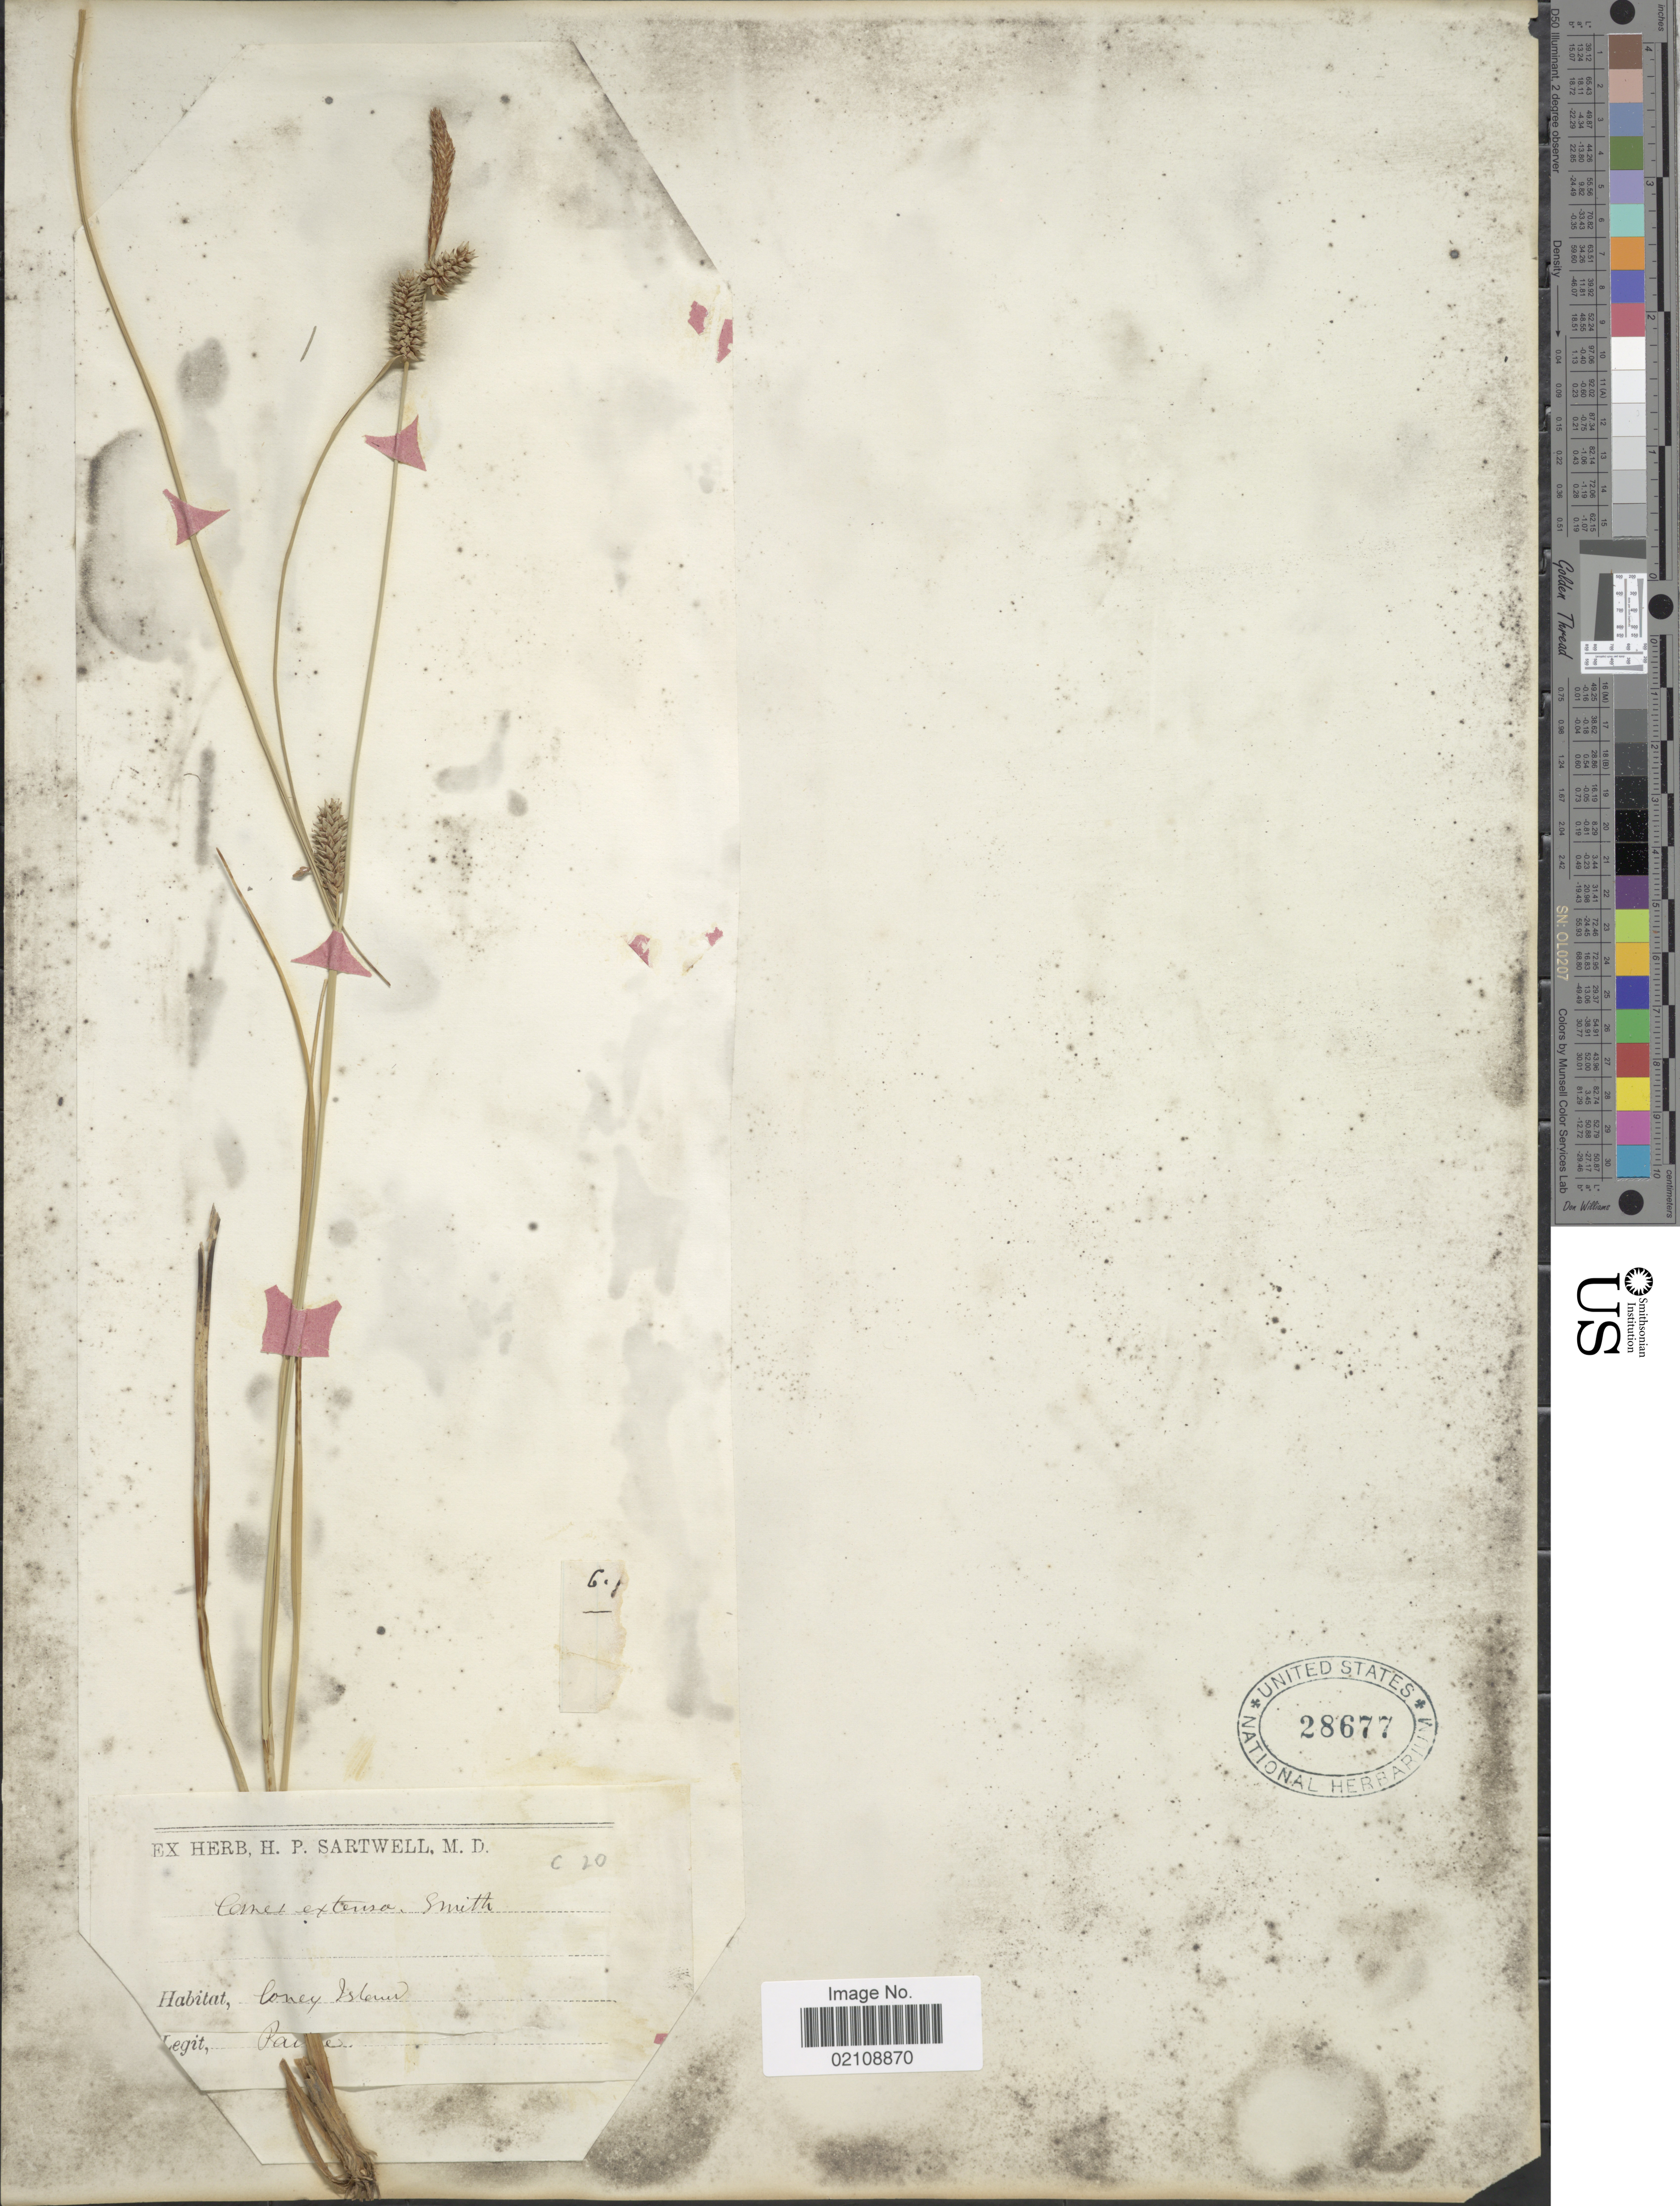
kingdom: Plantae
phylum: Tracheophyta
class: Liliopsida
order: Poales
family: Cyperaceae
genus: Carex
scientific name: Carex extensa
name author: Gooden.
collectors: -. Paine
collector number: C20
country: United States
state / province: New York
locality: Coney Island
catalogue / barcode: US 28677